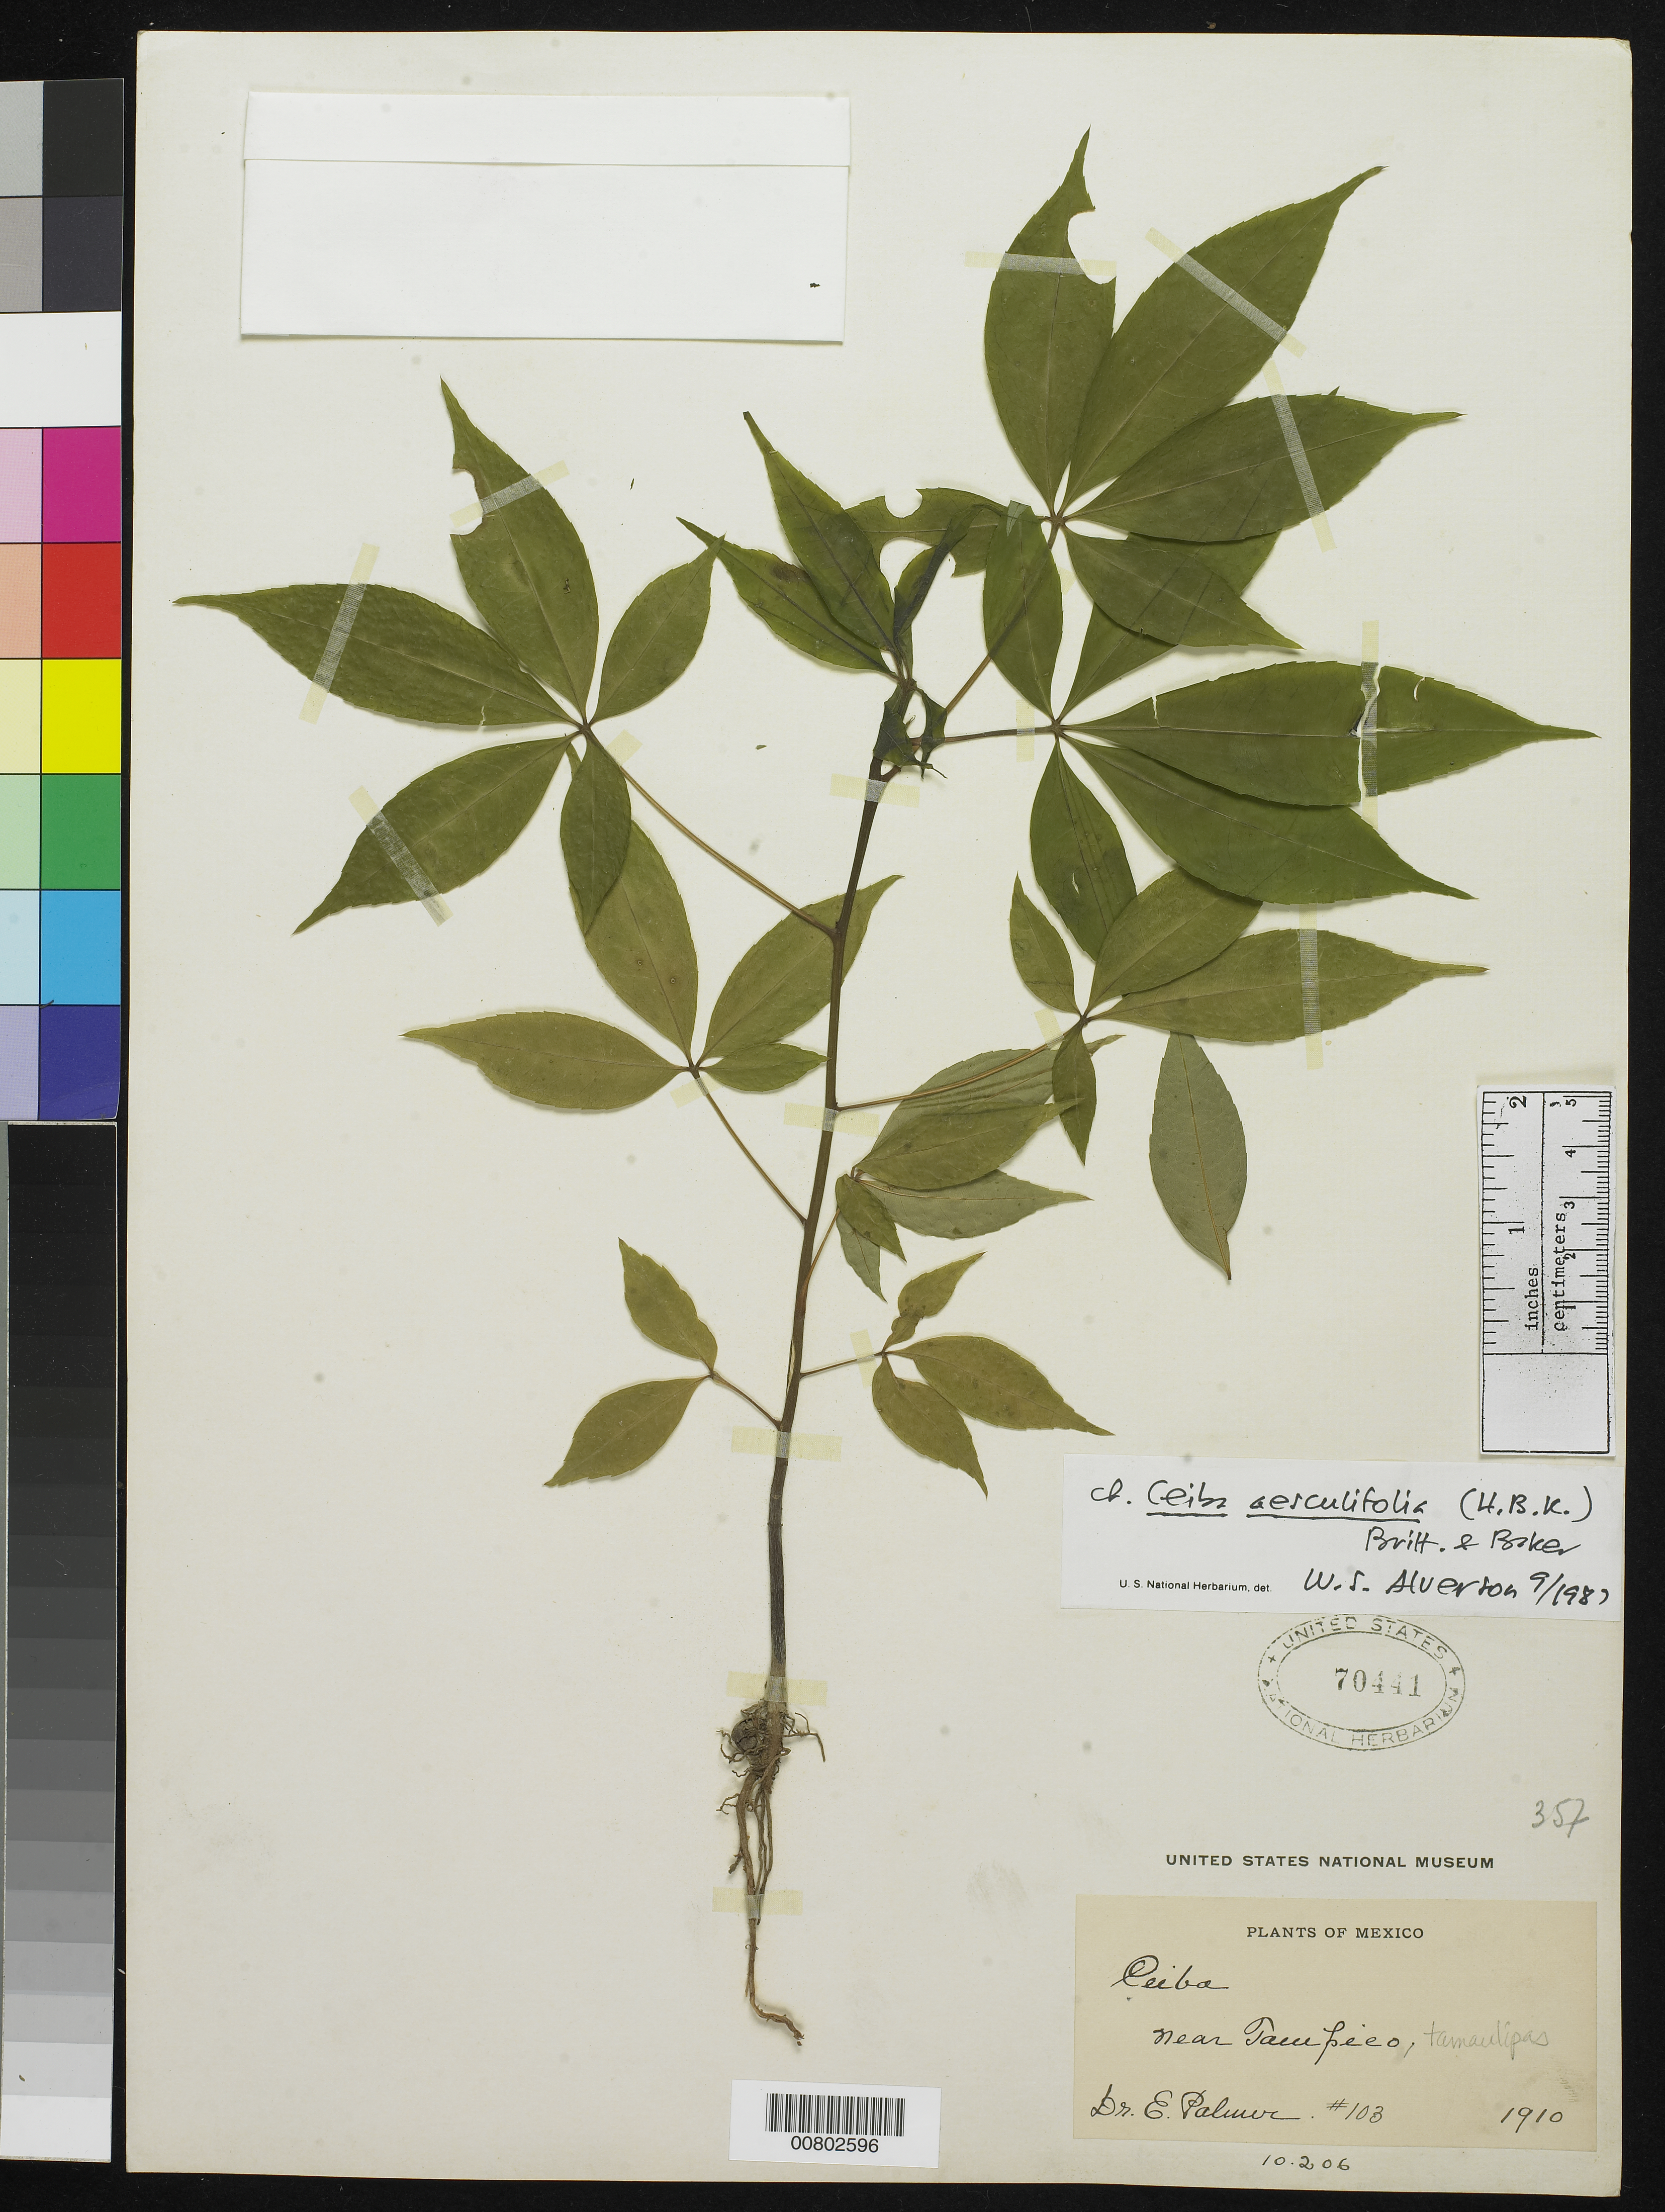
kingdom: Plantae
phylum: Tracheophyta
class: Magnoliopsida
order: Malvales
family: Malvaceae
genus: Ceiba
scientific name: Ceiba aesculifolia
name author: (Kunth) Britten & Baker f.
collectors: E. Palmer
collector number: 103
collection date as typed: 1910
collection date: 1910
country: Mexico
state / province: Tamaulipas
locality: near Tampico, Tamaulipas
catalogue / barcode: US 70441